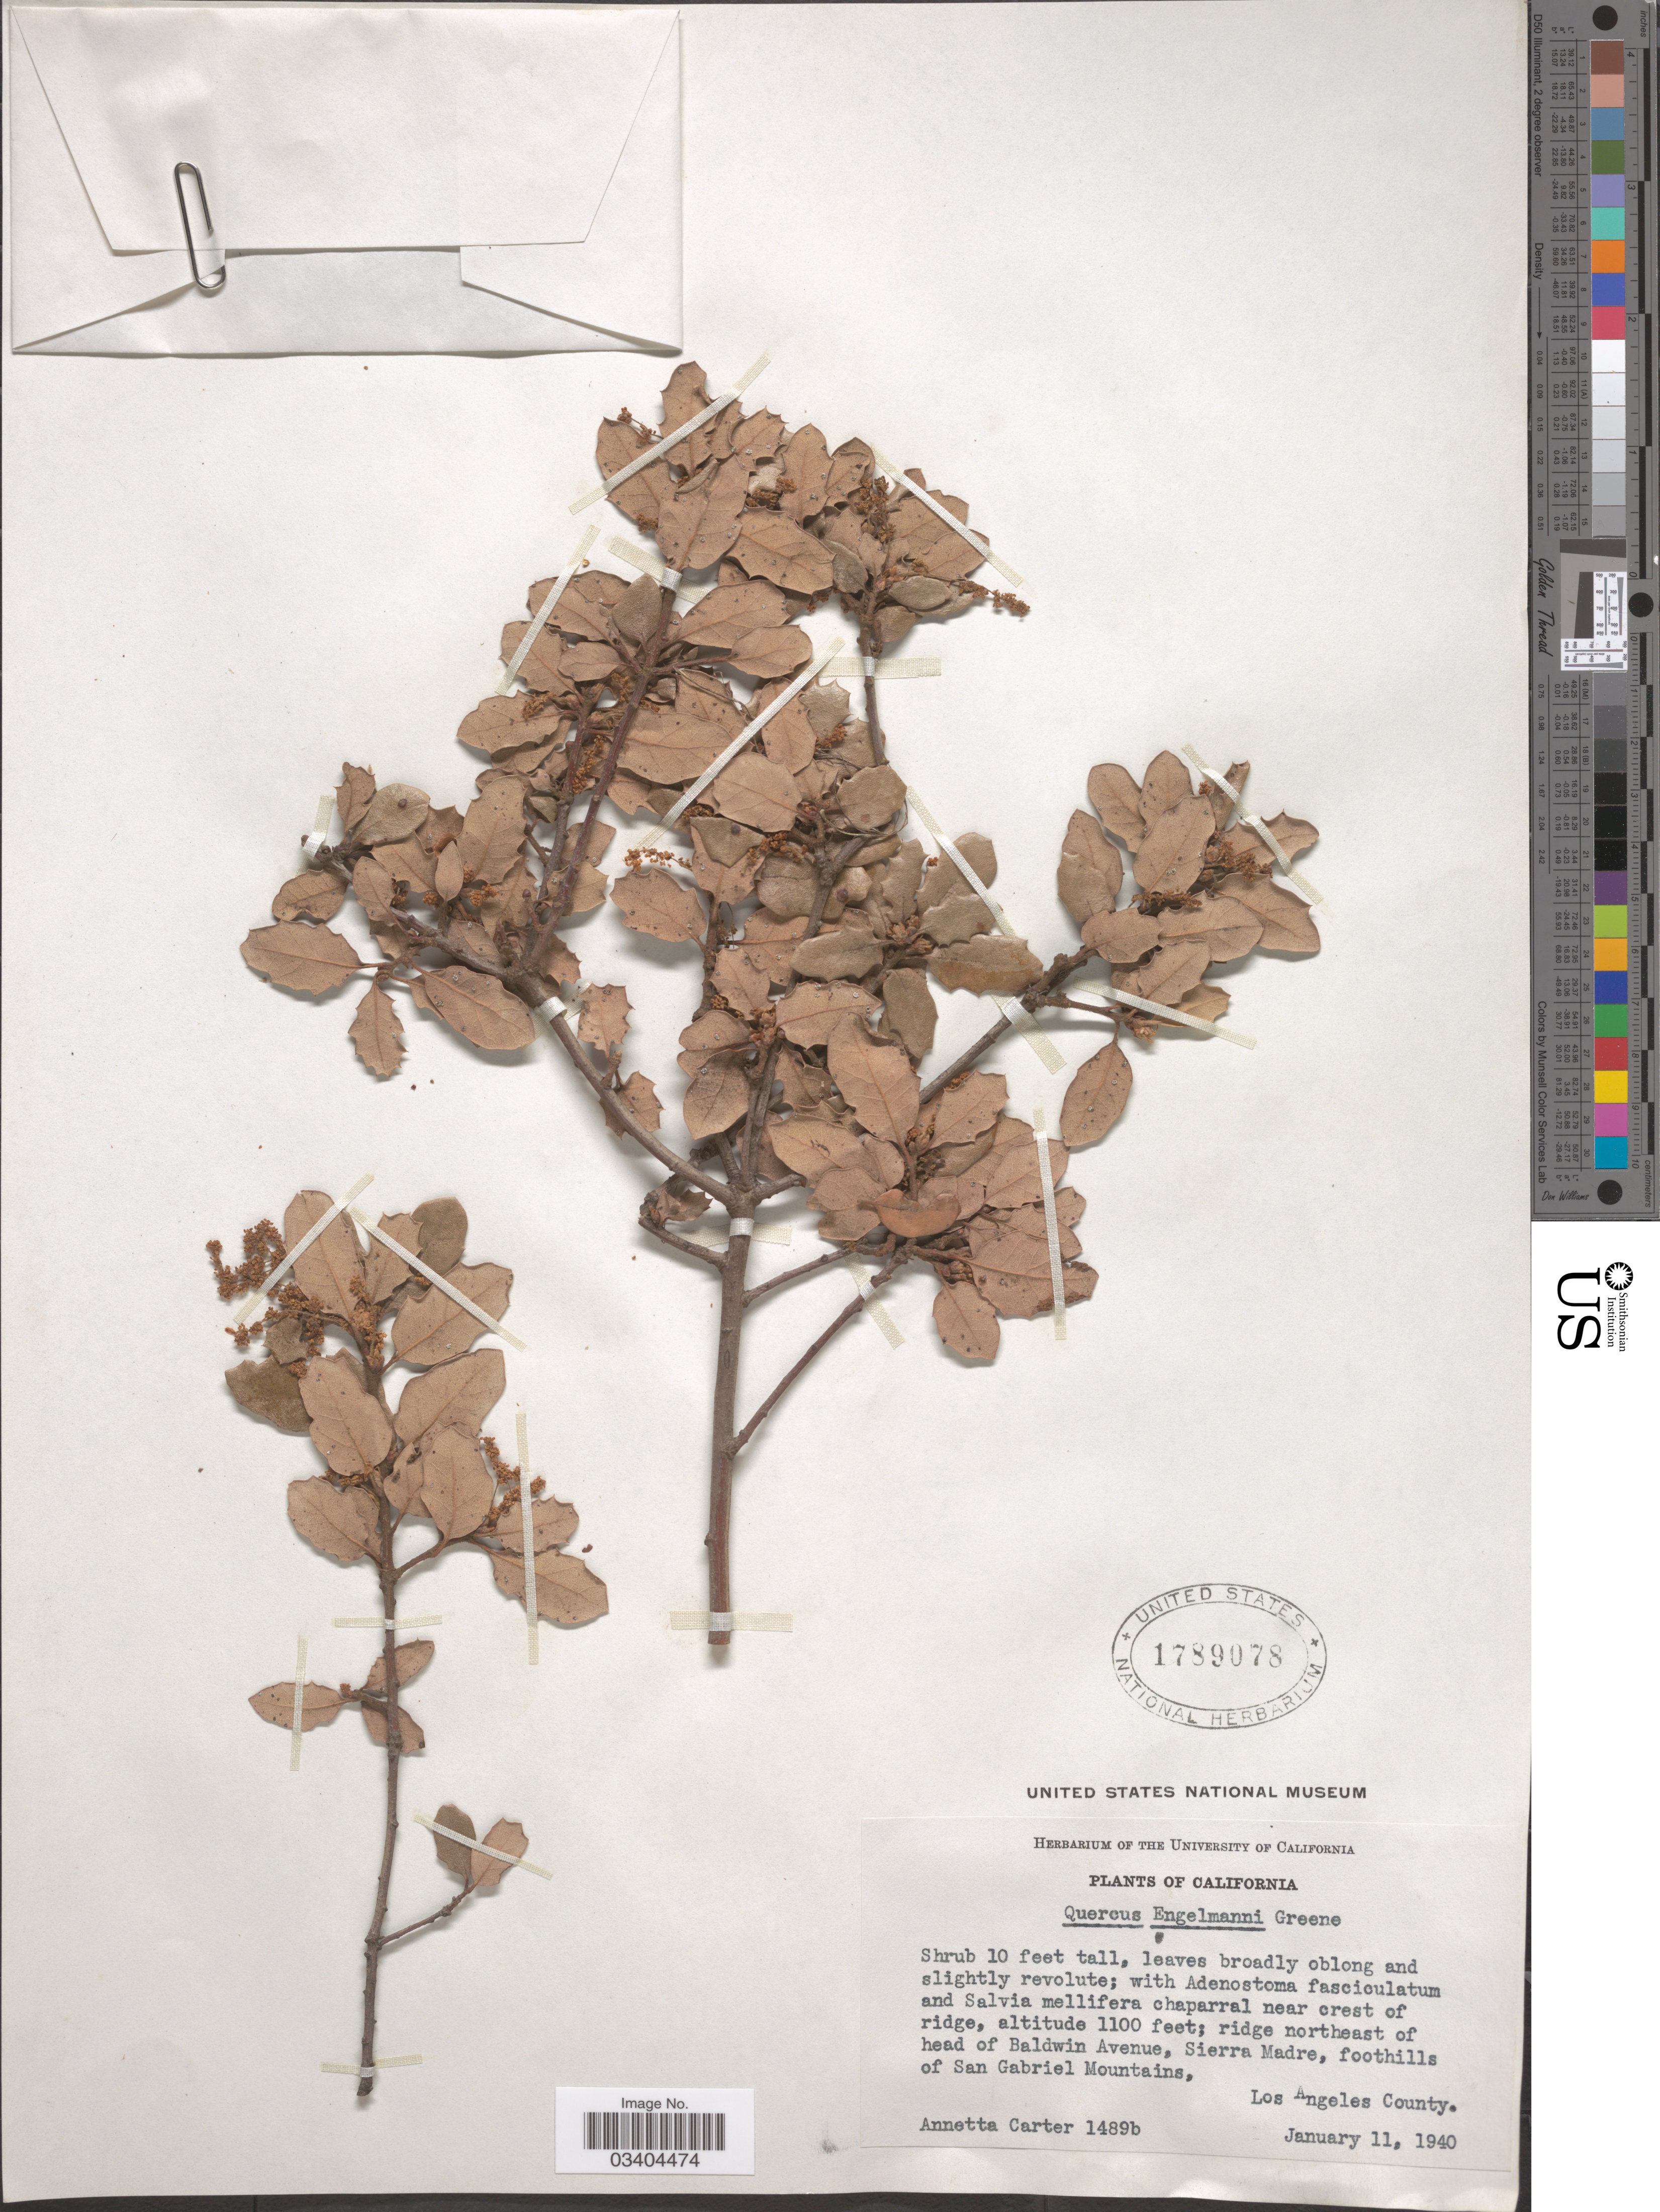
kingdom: Plantae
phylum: Tracheophyta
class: Magnoliopsida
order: Fagales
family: Fagaceae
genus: Quercus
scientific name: Quercus engelmannii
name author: Greene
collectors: A. Carter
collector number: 1489b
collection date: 1940-01-11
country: United States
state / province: California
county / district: Los Angeles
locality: Ridge northeast of head of Baldwin Avenue, Sierra Madre, foothills of San Gabriel Mountains, Los Angeles County.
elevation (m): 335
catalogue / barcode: US 1789078